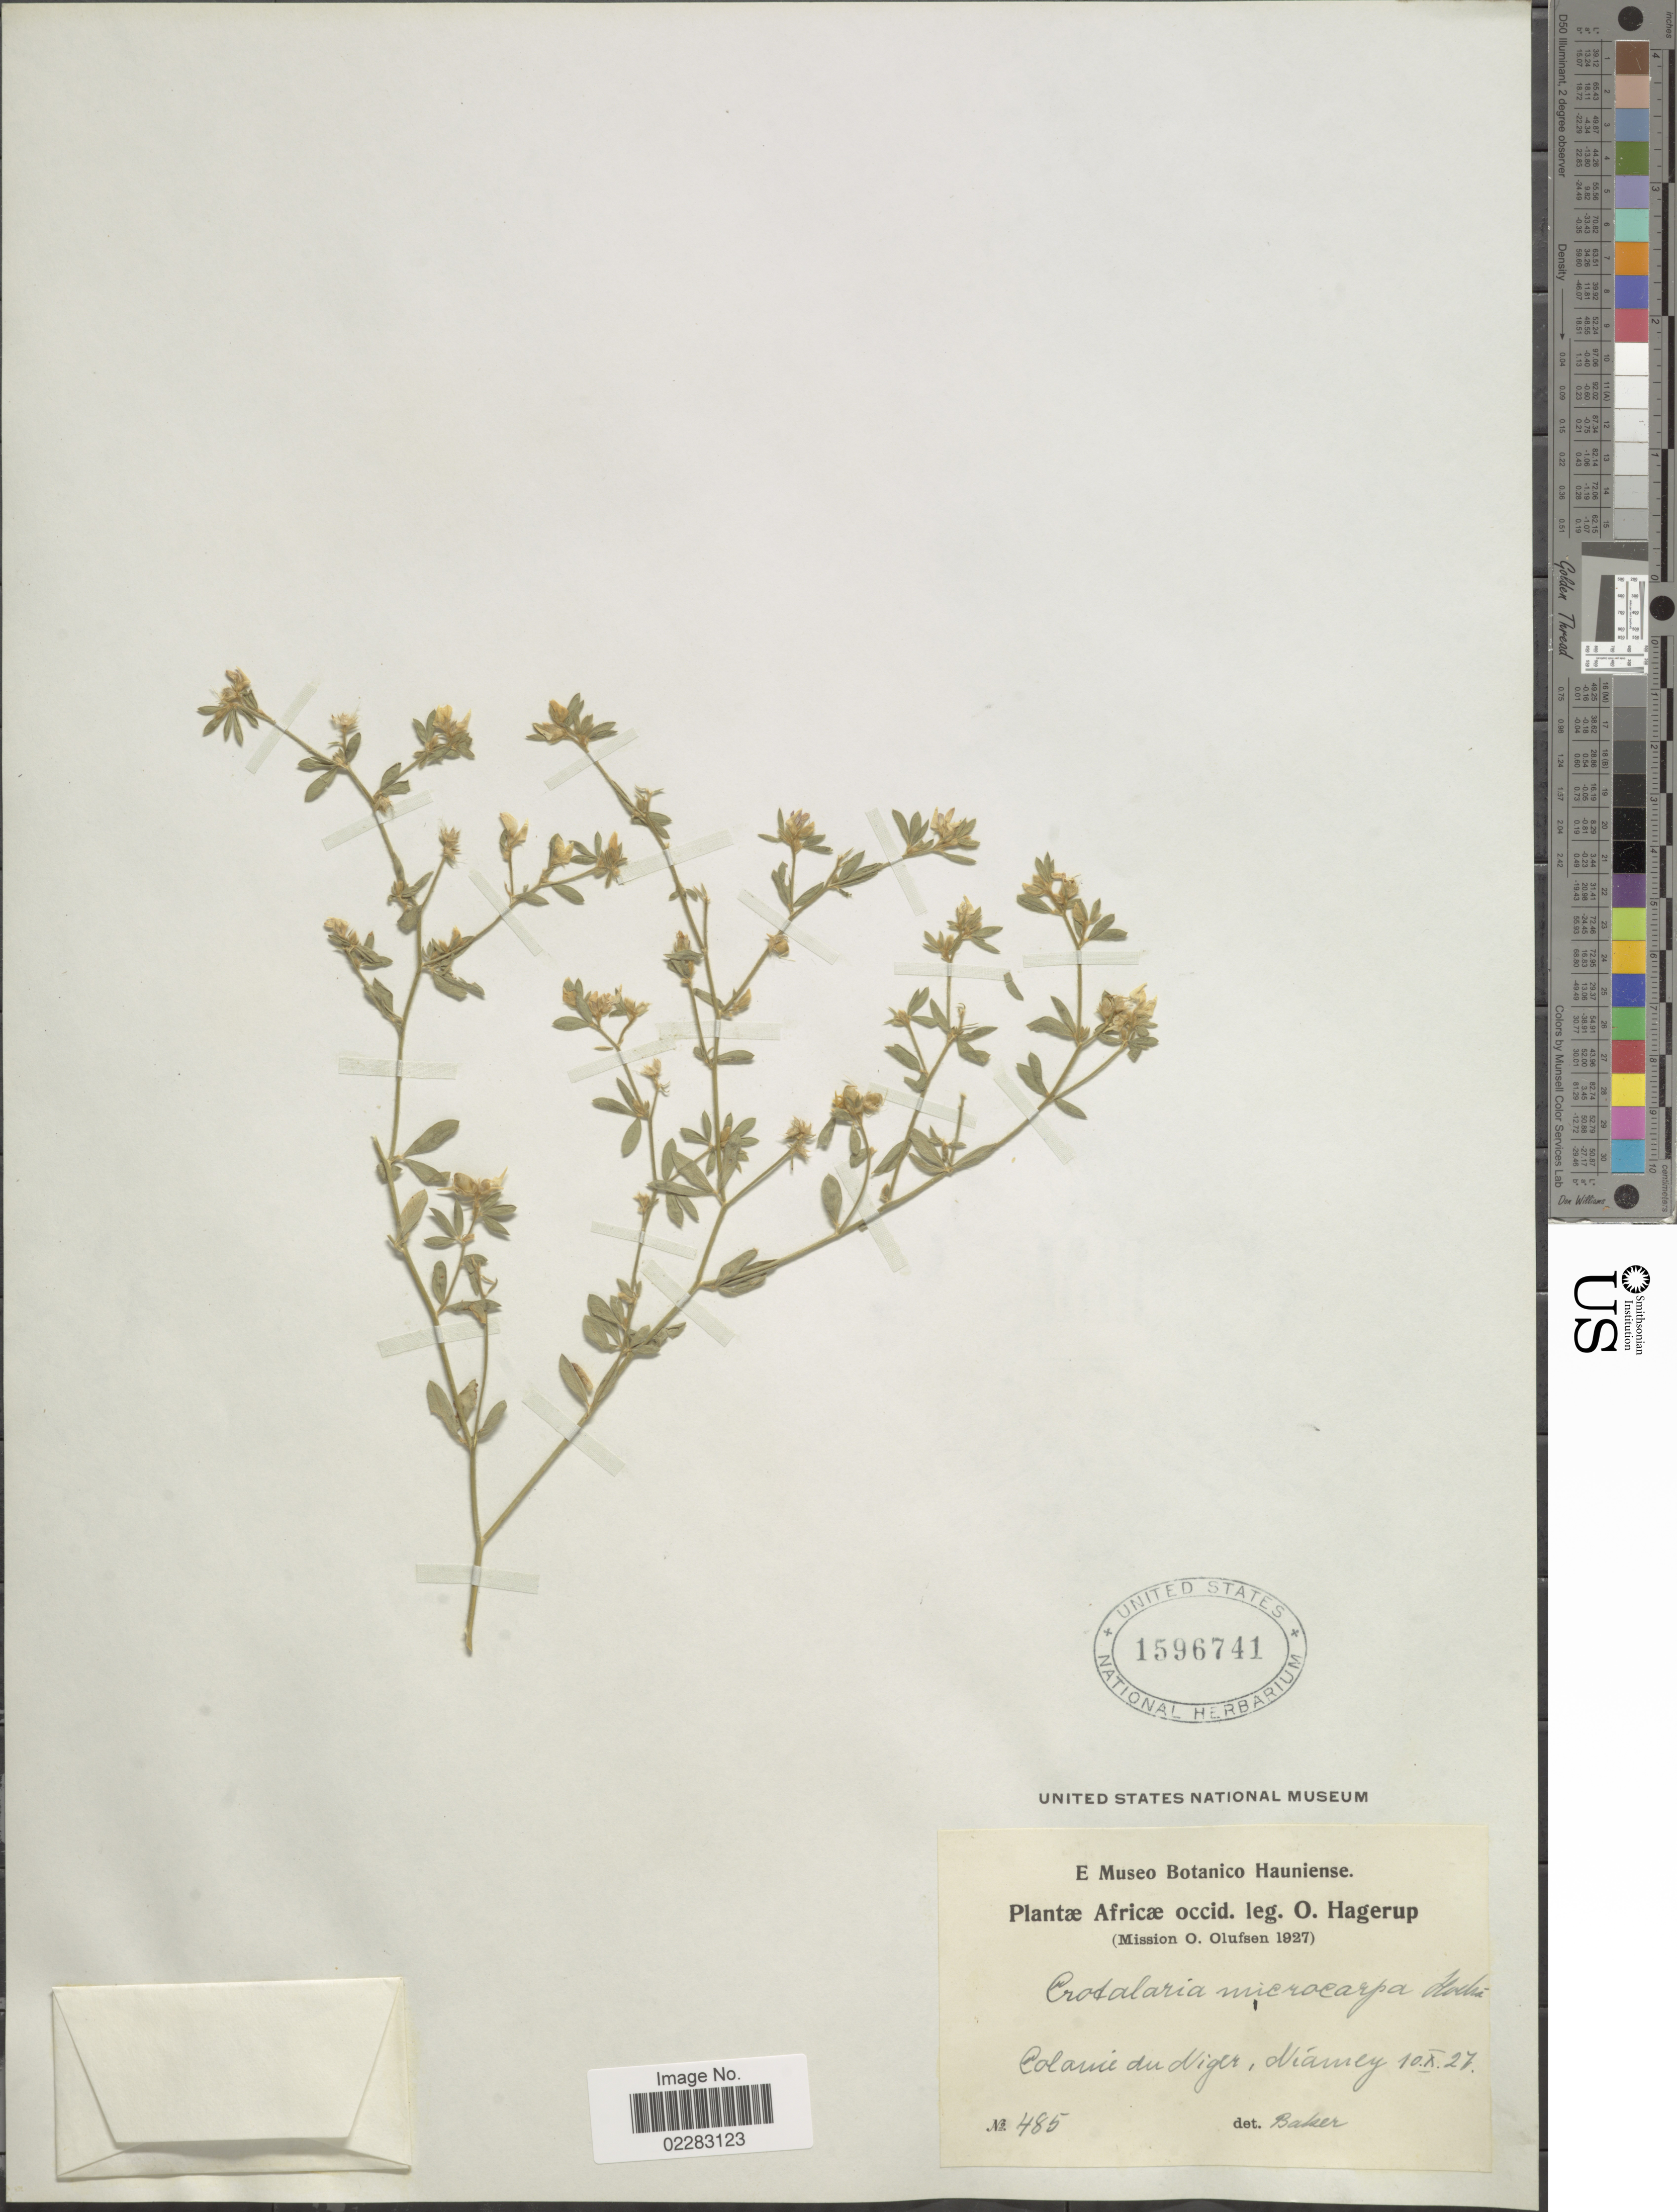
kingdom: Plantae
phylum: Tracheophyta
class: Magnoliopsida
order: Fabales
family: Fabaceae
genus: Crotalaria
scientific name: Crotalaria microcarpa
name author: Benth.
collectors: O. Hagerup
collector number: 485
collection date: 1927-10-10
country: Niger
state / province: Niamey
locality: Colonie du Niger.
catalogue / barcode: US 1596741